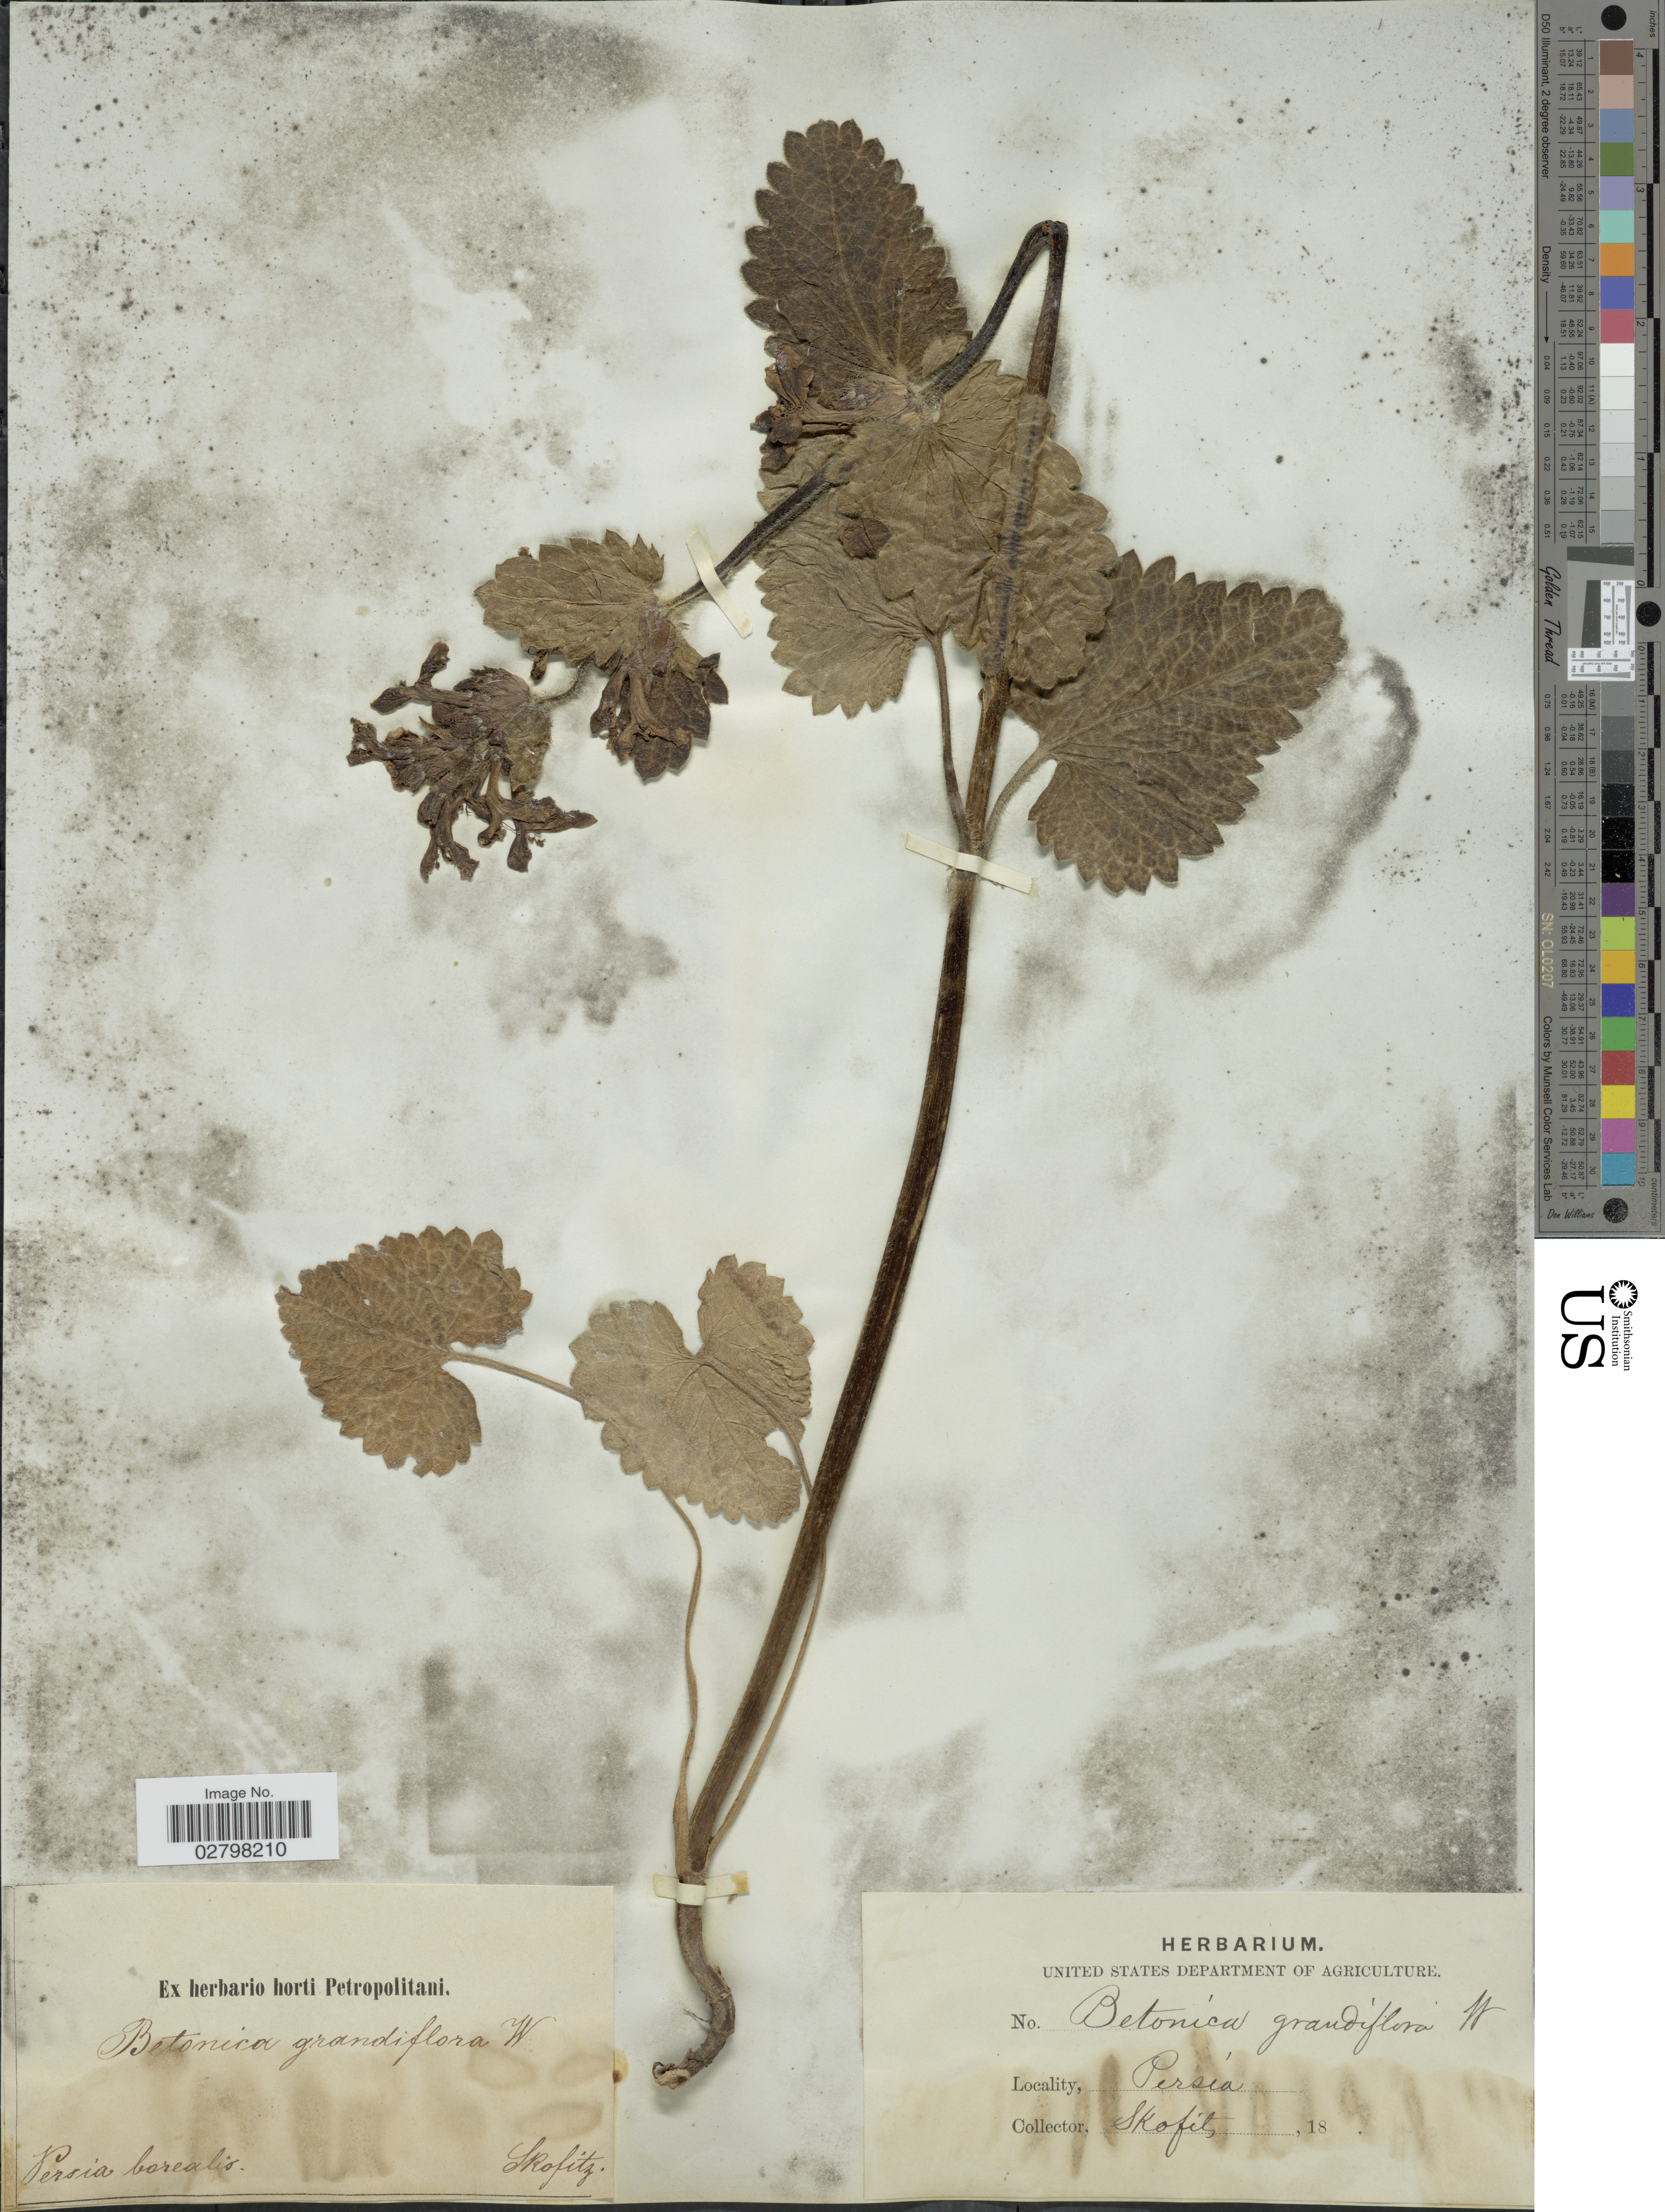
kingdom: Plantae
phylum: Tracheophyta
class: Magnoliopsida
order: Lamiales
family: Lamiaceae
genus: Betonica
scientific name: Betonica grandiflora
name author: Stephan ex Willd.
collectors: Skofitz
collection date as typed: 18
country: Iran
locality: Persia borealis.